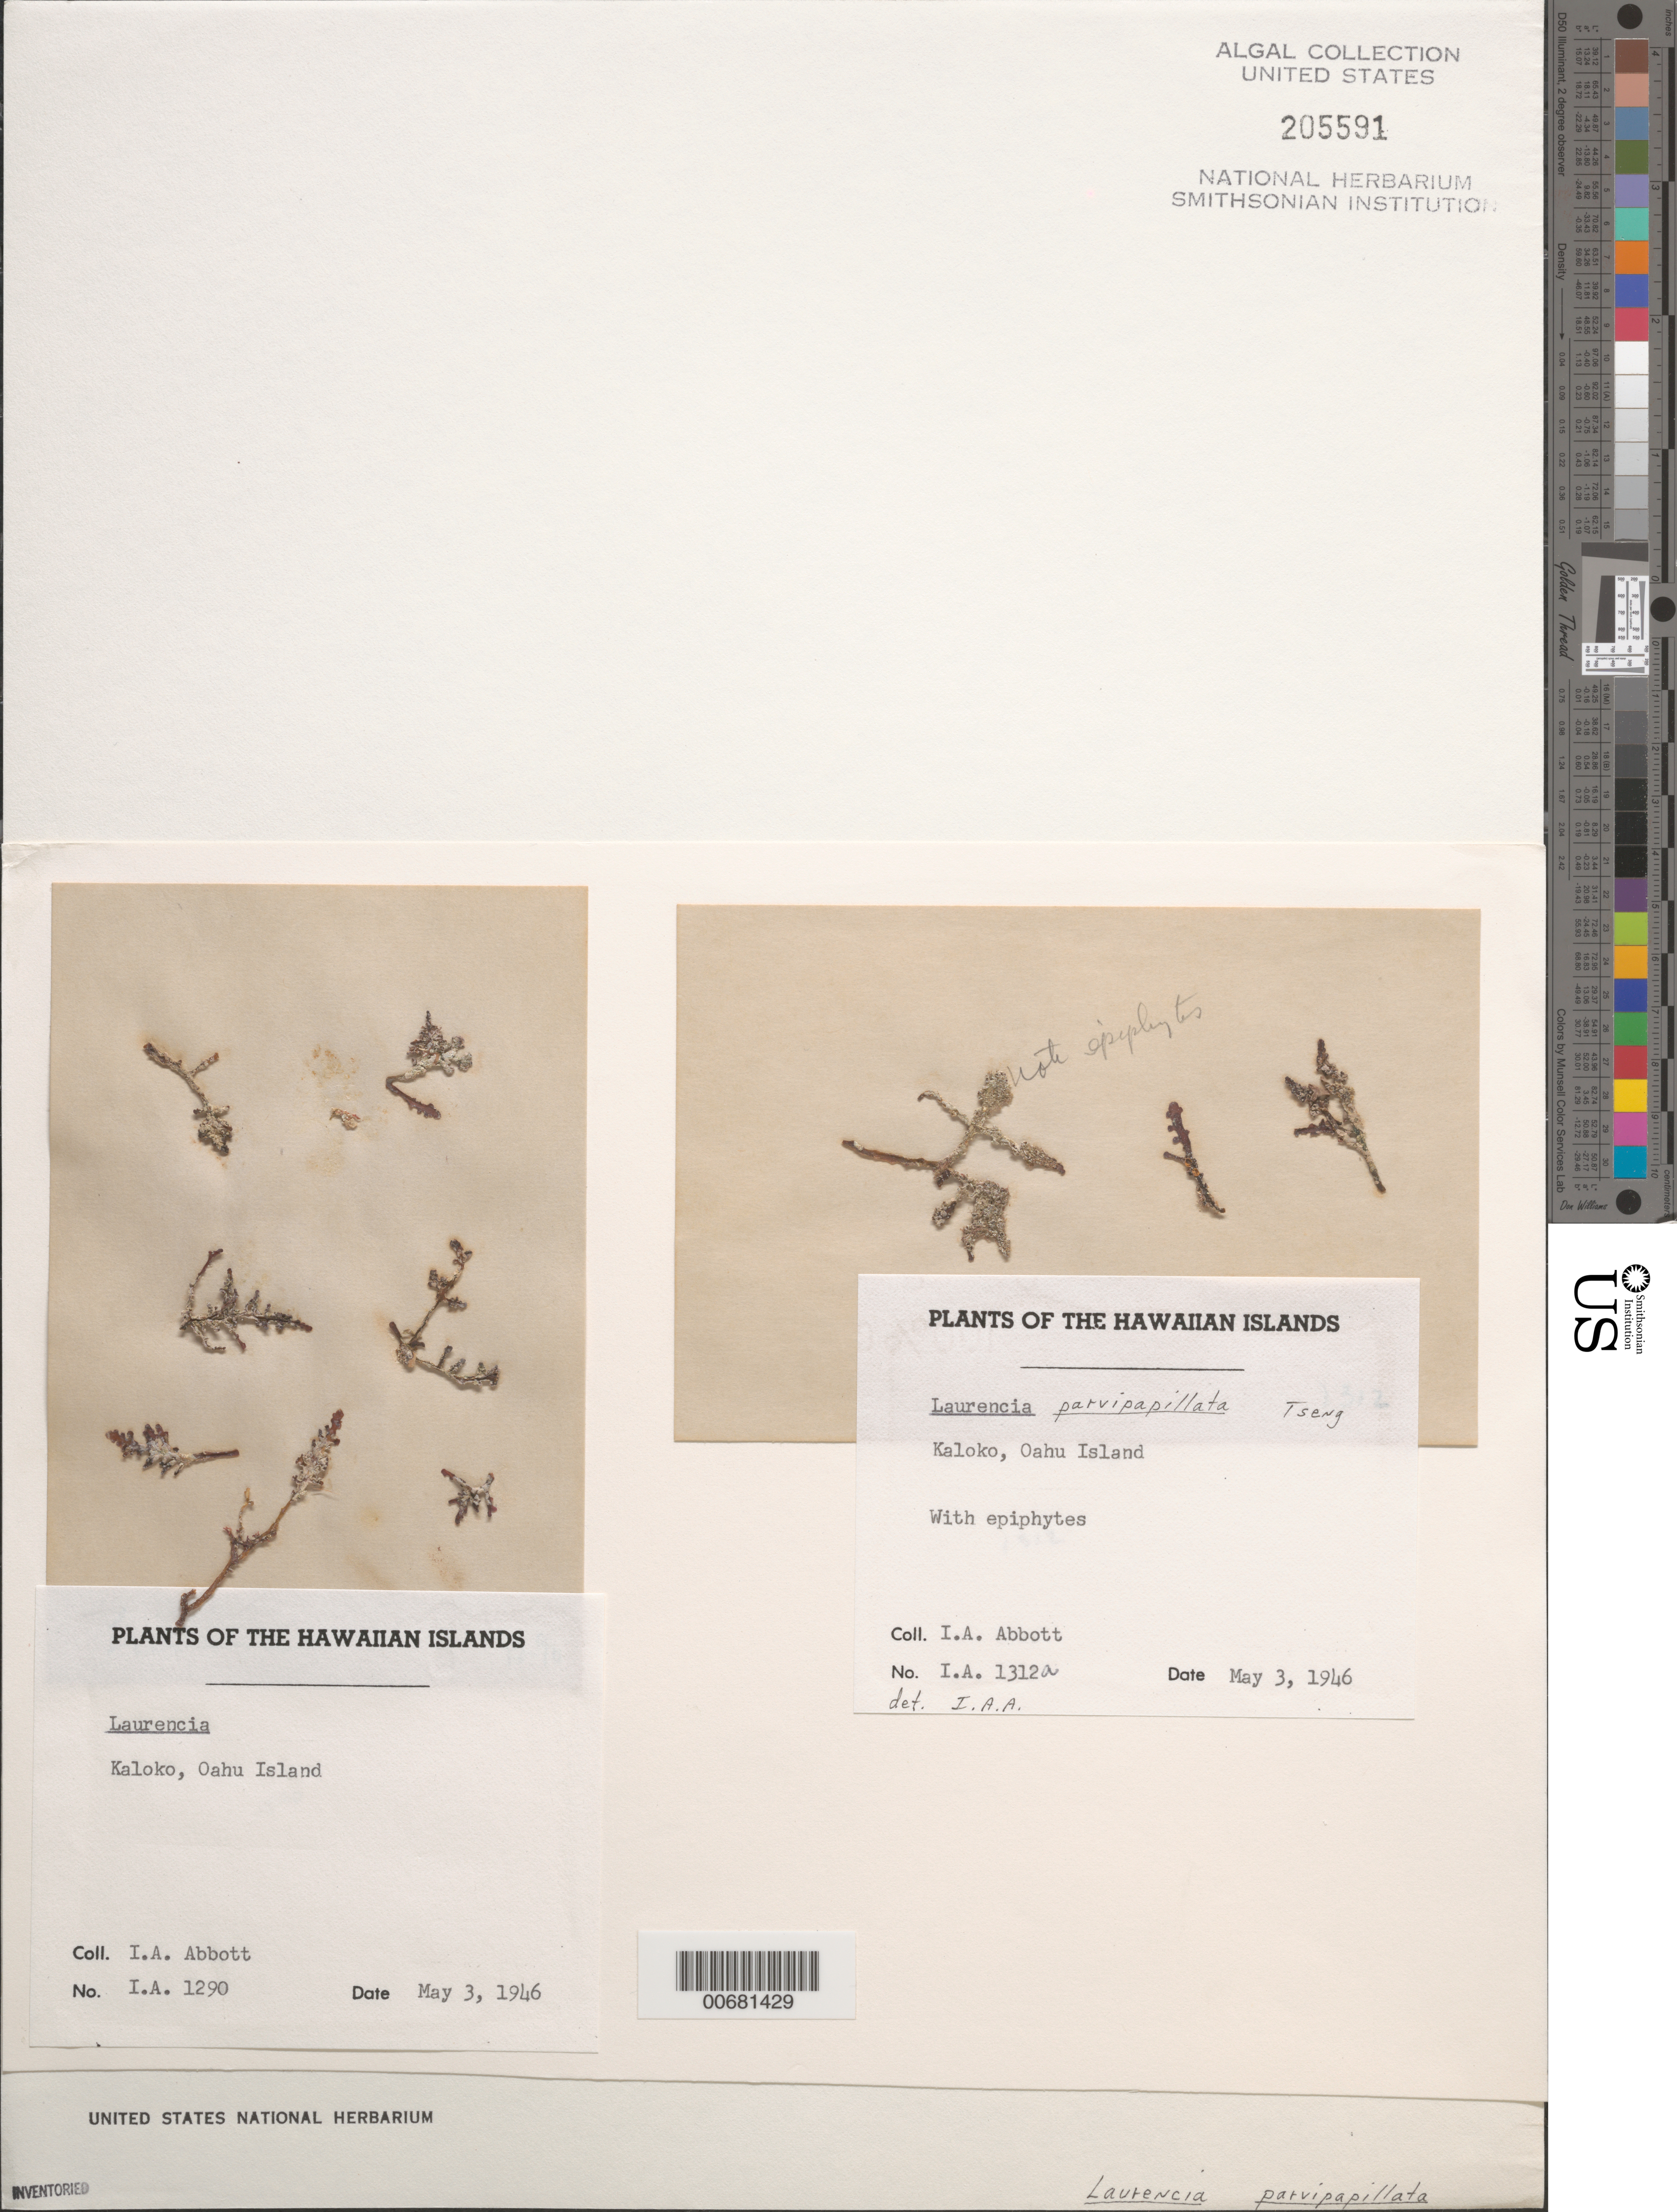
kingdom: Plantae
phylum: Rhodophyta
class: Florideophyceae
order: Ceramiales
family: Rhodomelaceae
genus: Chondrophycus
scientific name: Chondrophycus parvipapillatus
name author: (C.K. Tseng) Garbary & J.T. Harper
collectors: I. A. Abbott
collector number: IAA 1290 & IAA 1312a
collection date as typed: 03 May 1946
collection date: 1946-05-03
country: United States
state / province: Hawaii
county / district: Honolulu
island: Oahu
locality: Kaloko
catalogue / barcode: US 205591